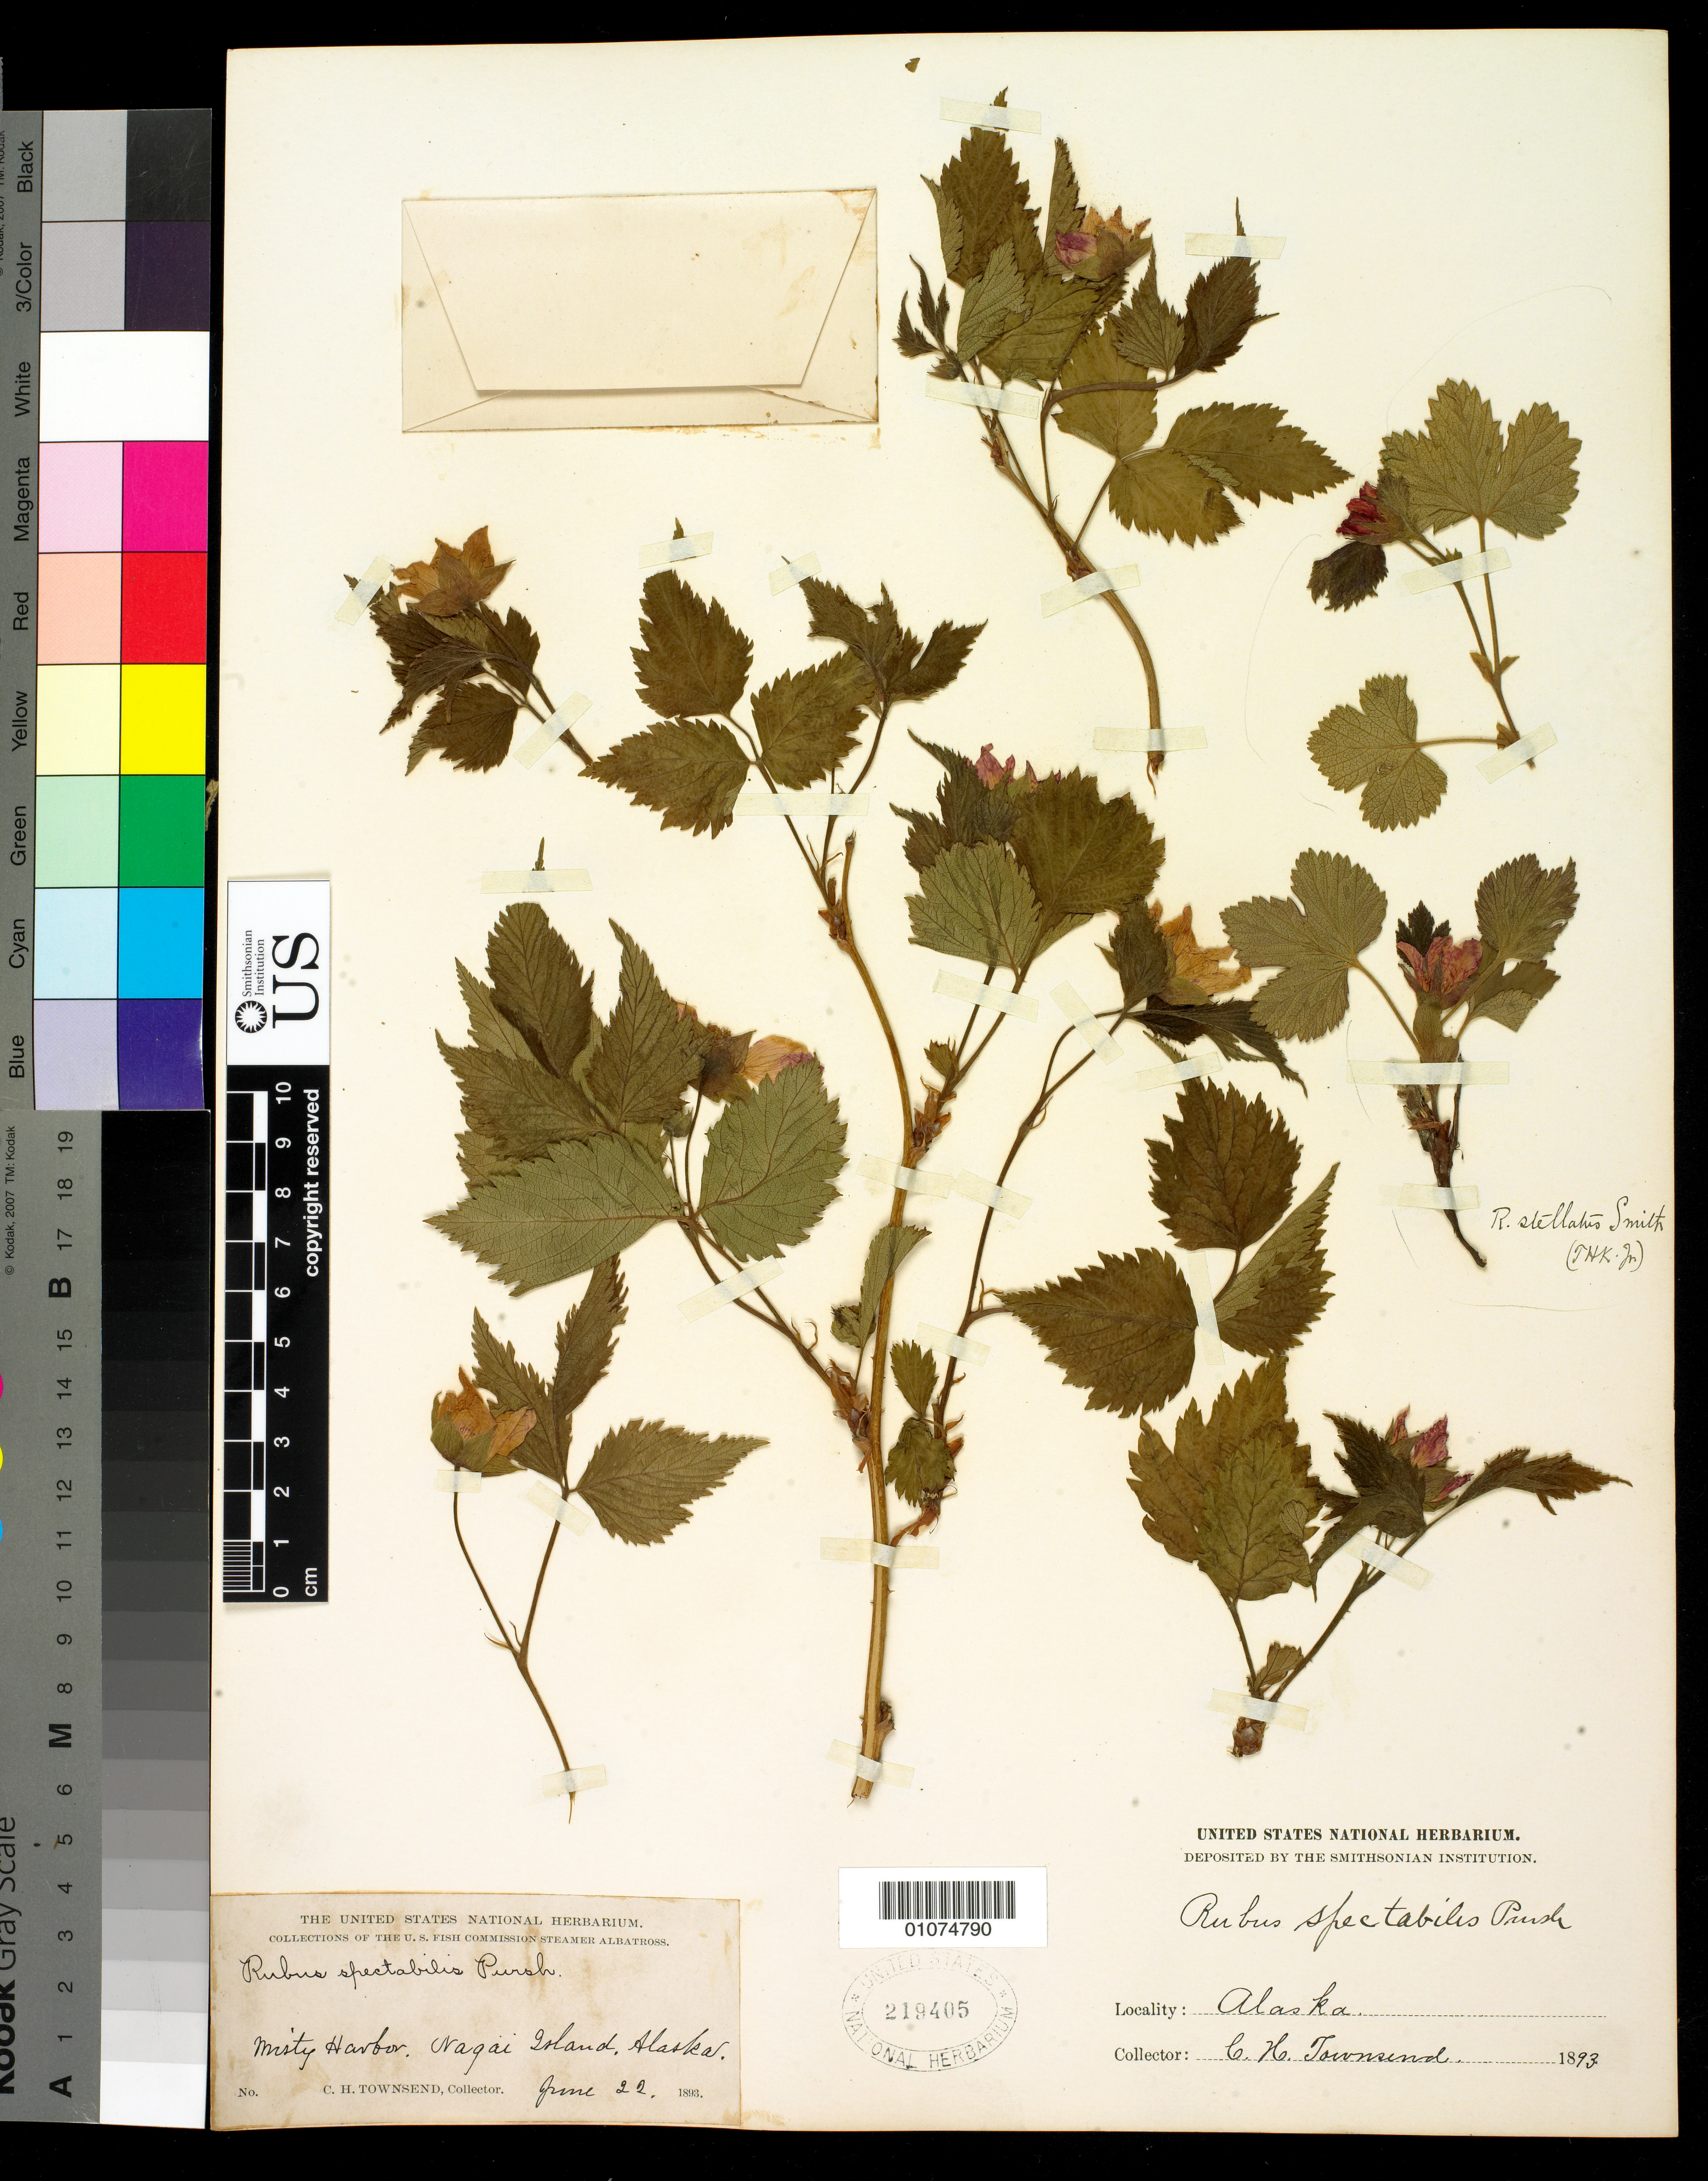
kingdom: Plantae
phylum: Tracheophyta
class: Magnoliopsida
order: Rosales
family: Rosaceae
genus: Rubus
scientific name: Rubus spectabilis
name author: Pursh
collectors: C. H. Townsend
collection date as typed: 22 Jun 1893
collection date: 1893-06-22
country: United States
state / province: Alaska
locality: Misty Harbor, Nagai Island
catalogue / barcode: US 219405